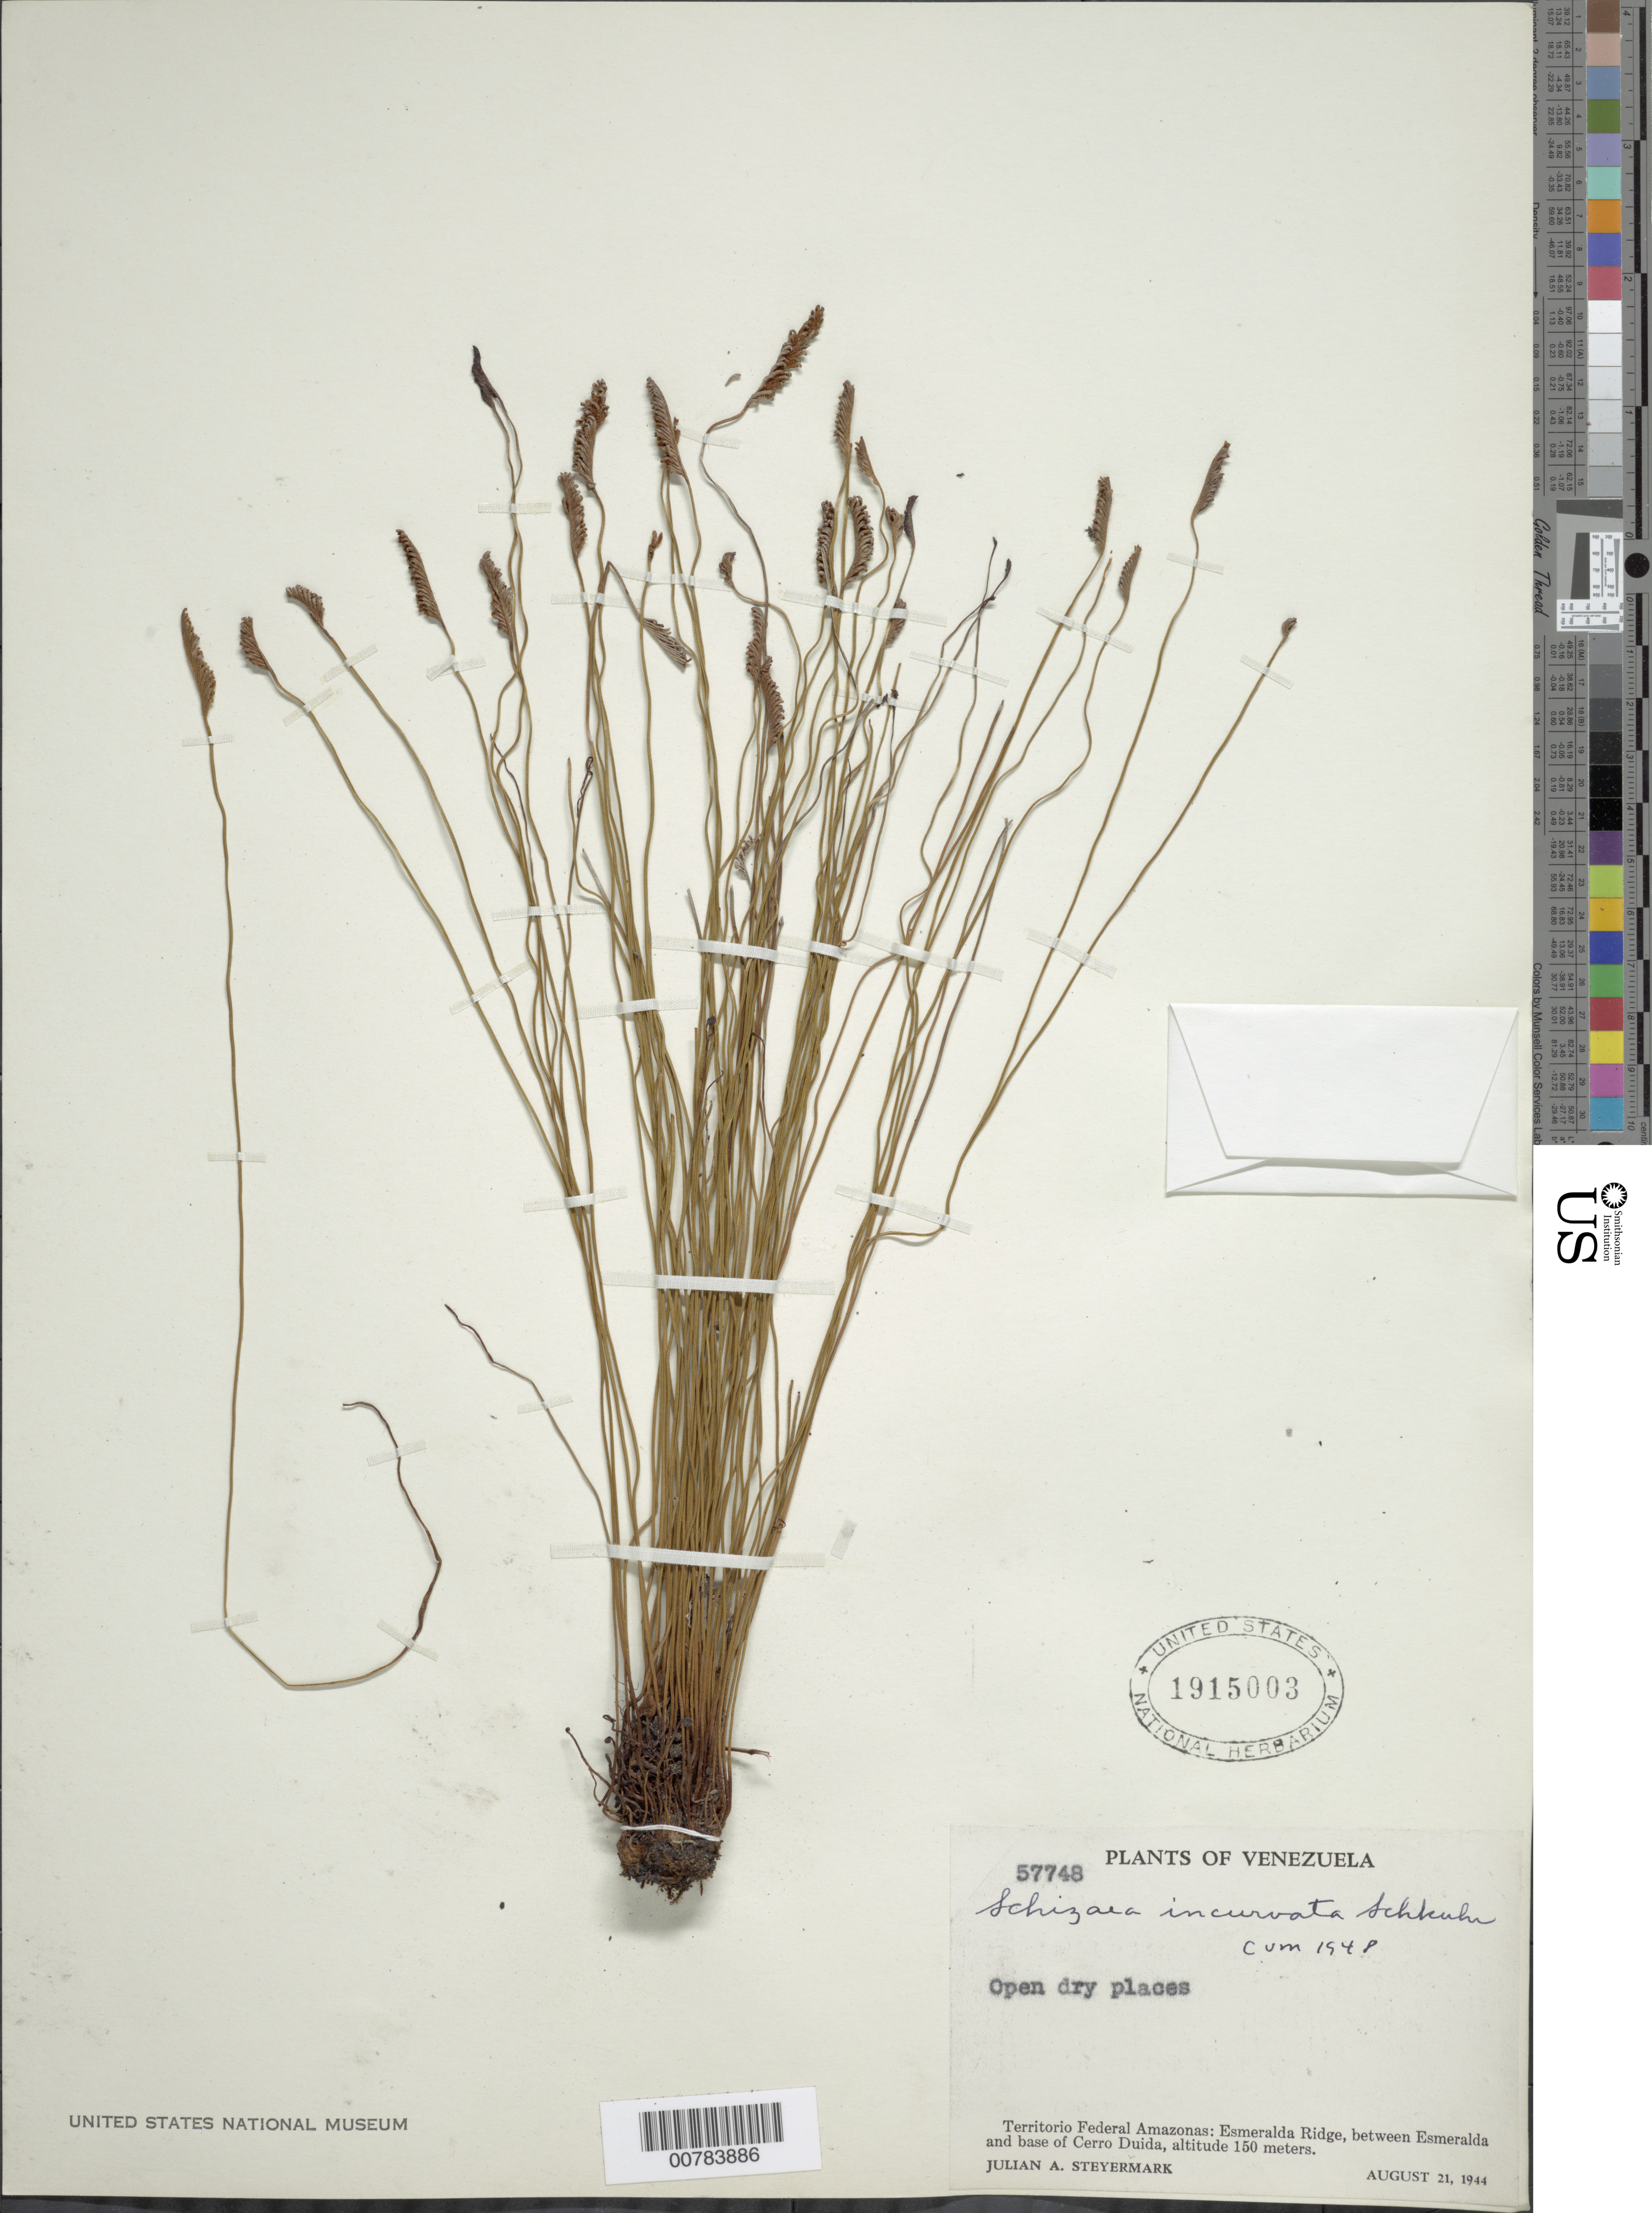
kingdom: Plantae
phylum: Tracheophyta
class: Polypodiopsida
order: Schizaeales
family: Schizaeaceae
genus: Schizaea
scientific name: Schizaea incurvata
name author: Schkuhr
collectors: J. Steyermark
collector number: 57748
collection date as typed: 21-Aug-44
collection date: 1944-08-21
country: Venezuela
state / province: Amazonas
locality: Esmeralda Ridge, between Esmeralda and base of Cerro Duida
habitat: Ridge, open dry places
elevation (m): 150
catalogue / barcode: US 1915003